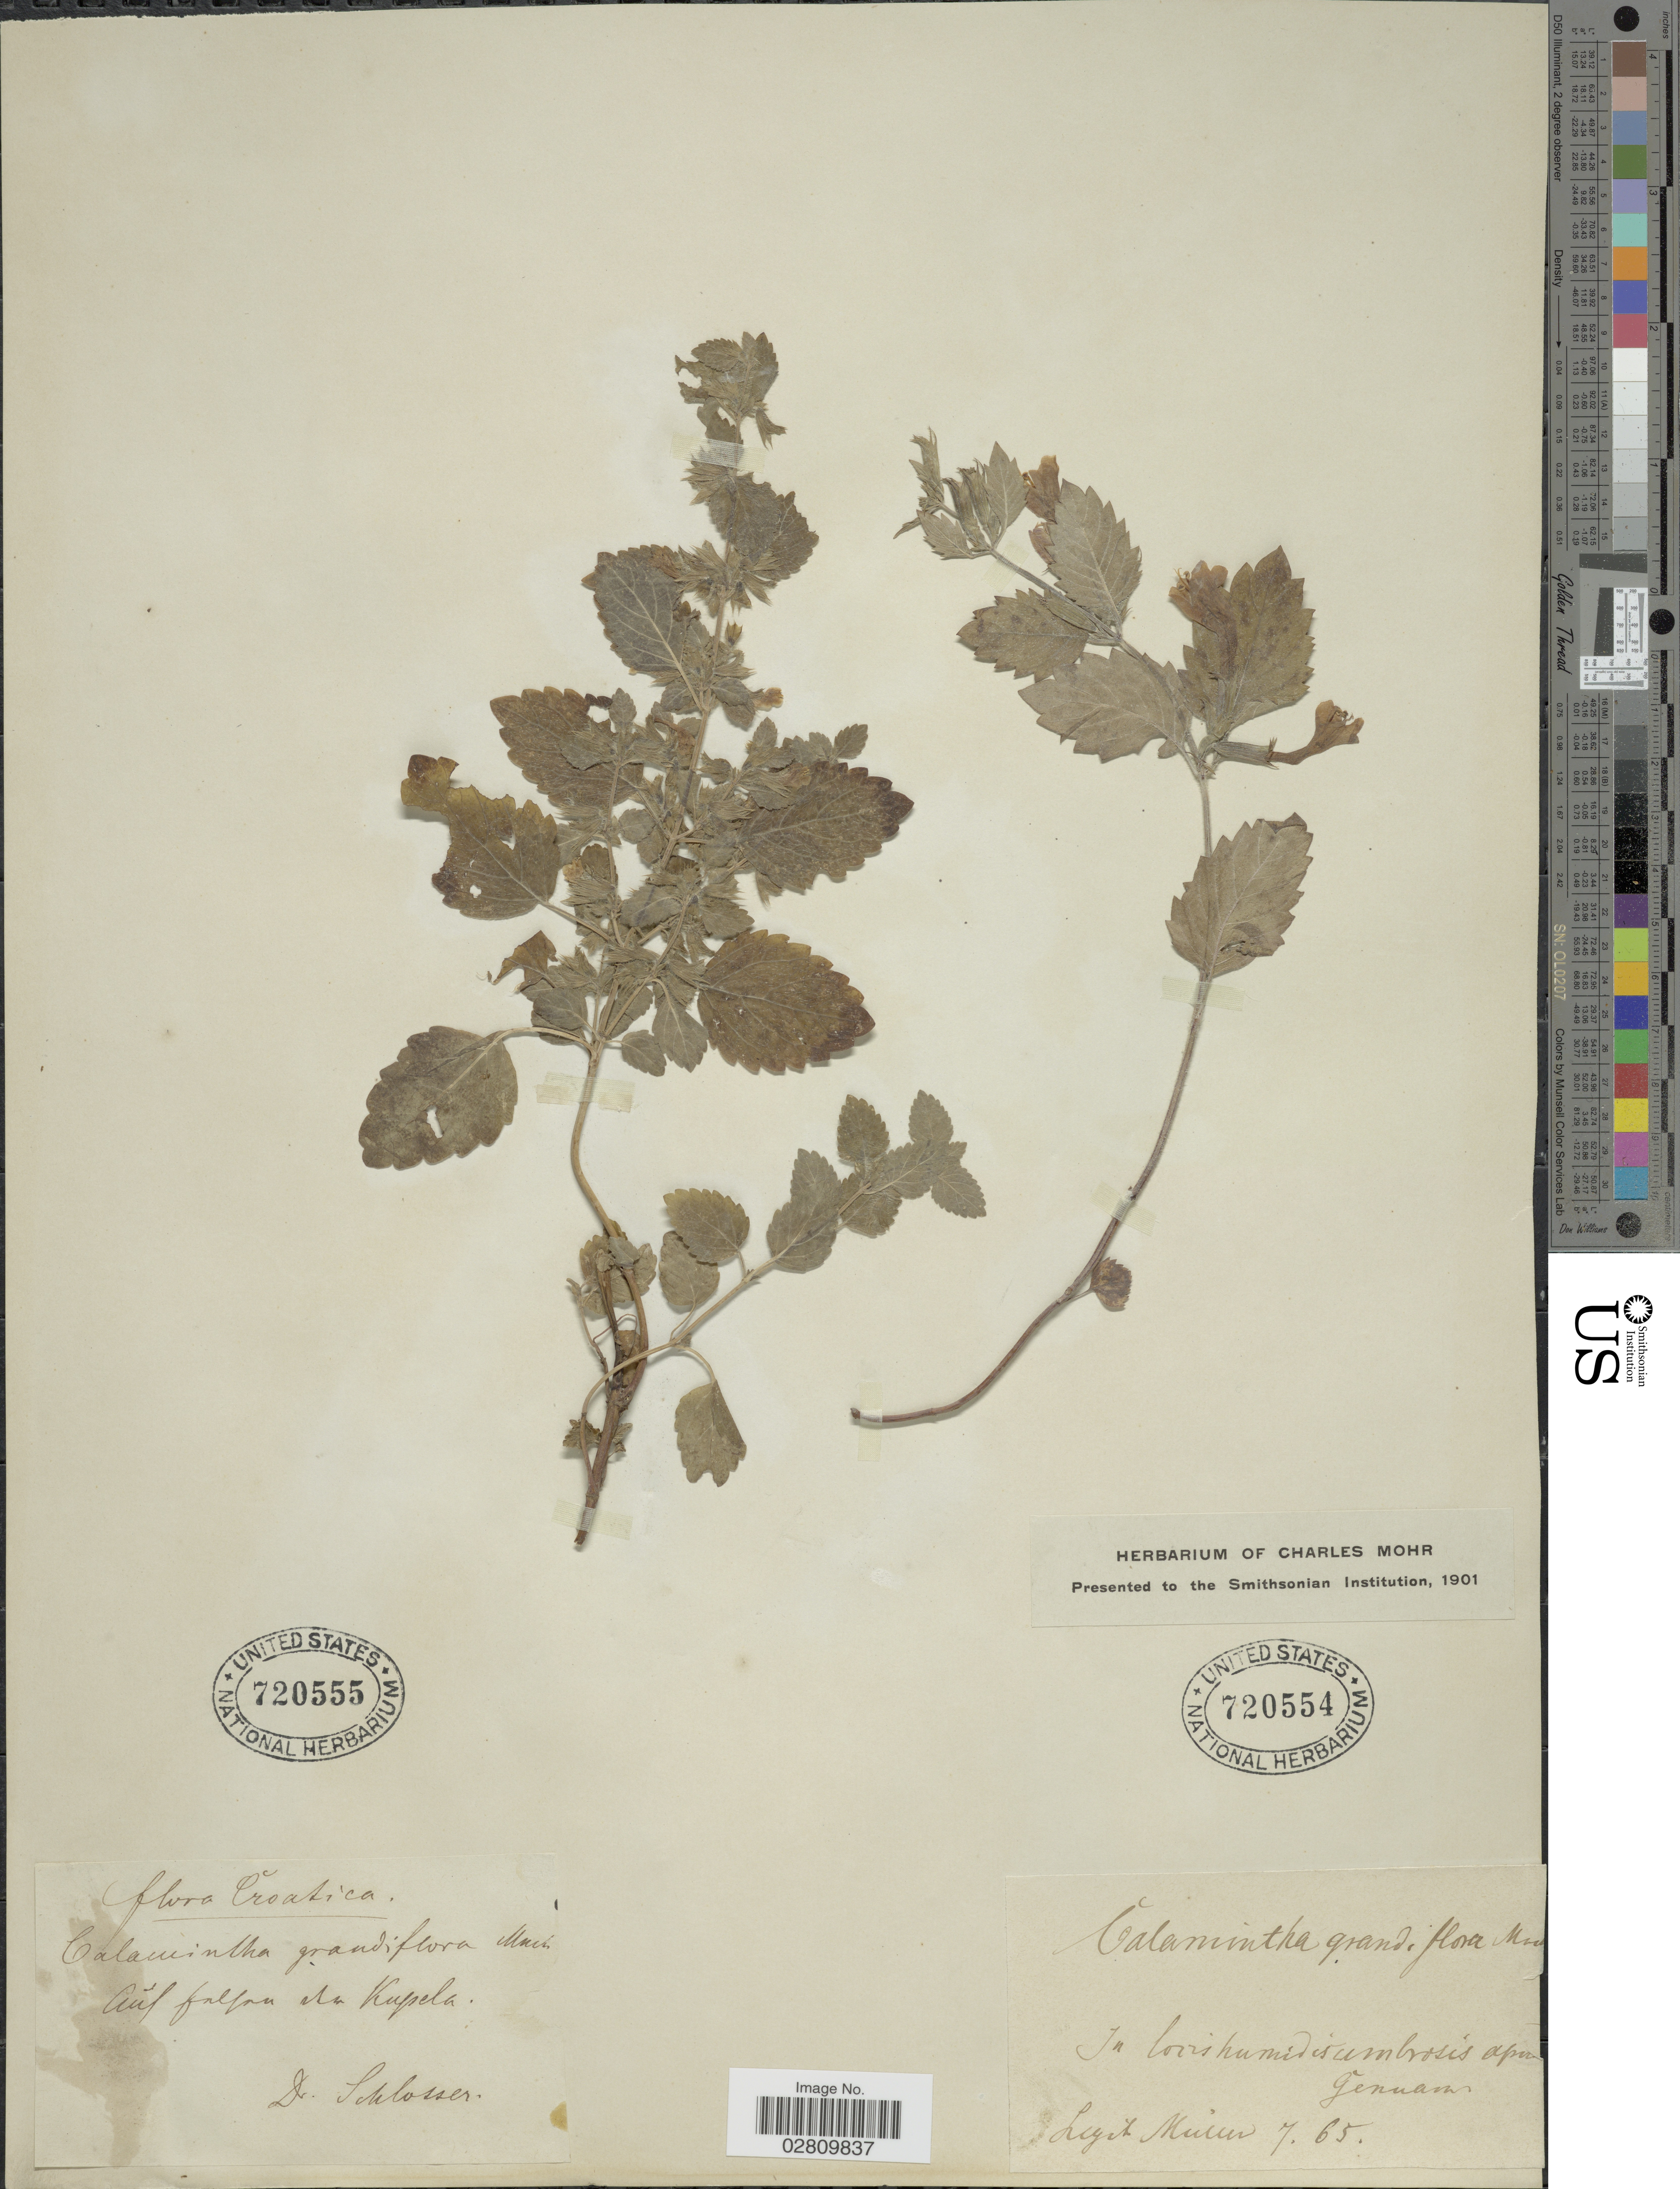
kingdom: Plantae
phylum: Tracheophyta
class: Magnoliopsida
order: Lamiales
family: Lamiaceae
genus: Calamintha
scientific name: Calamintha grandiflora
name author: (L.) Moench.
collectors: -. Schlosser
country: Croatia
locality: Auf falfan [interpreted] da Kapela.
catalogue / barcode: US 720555